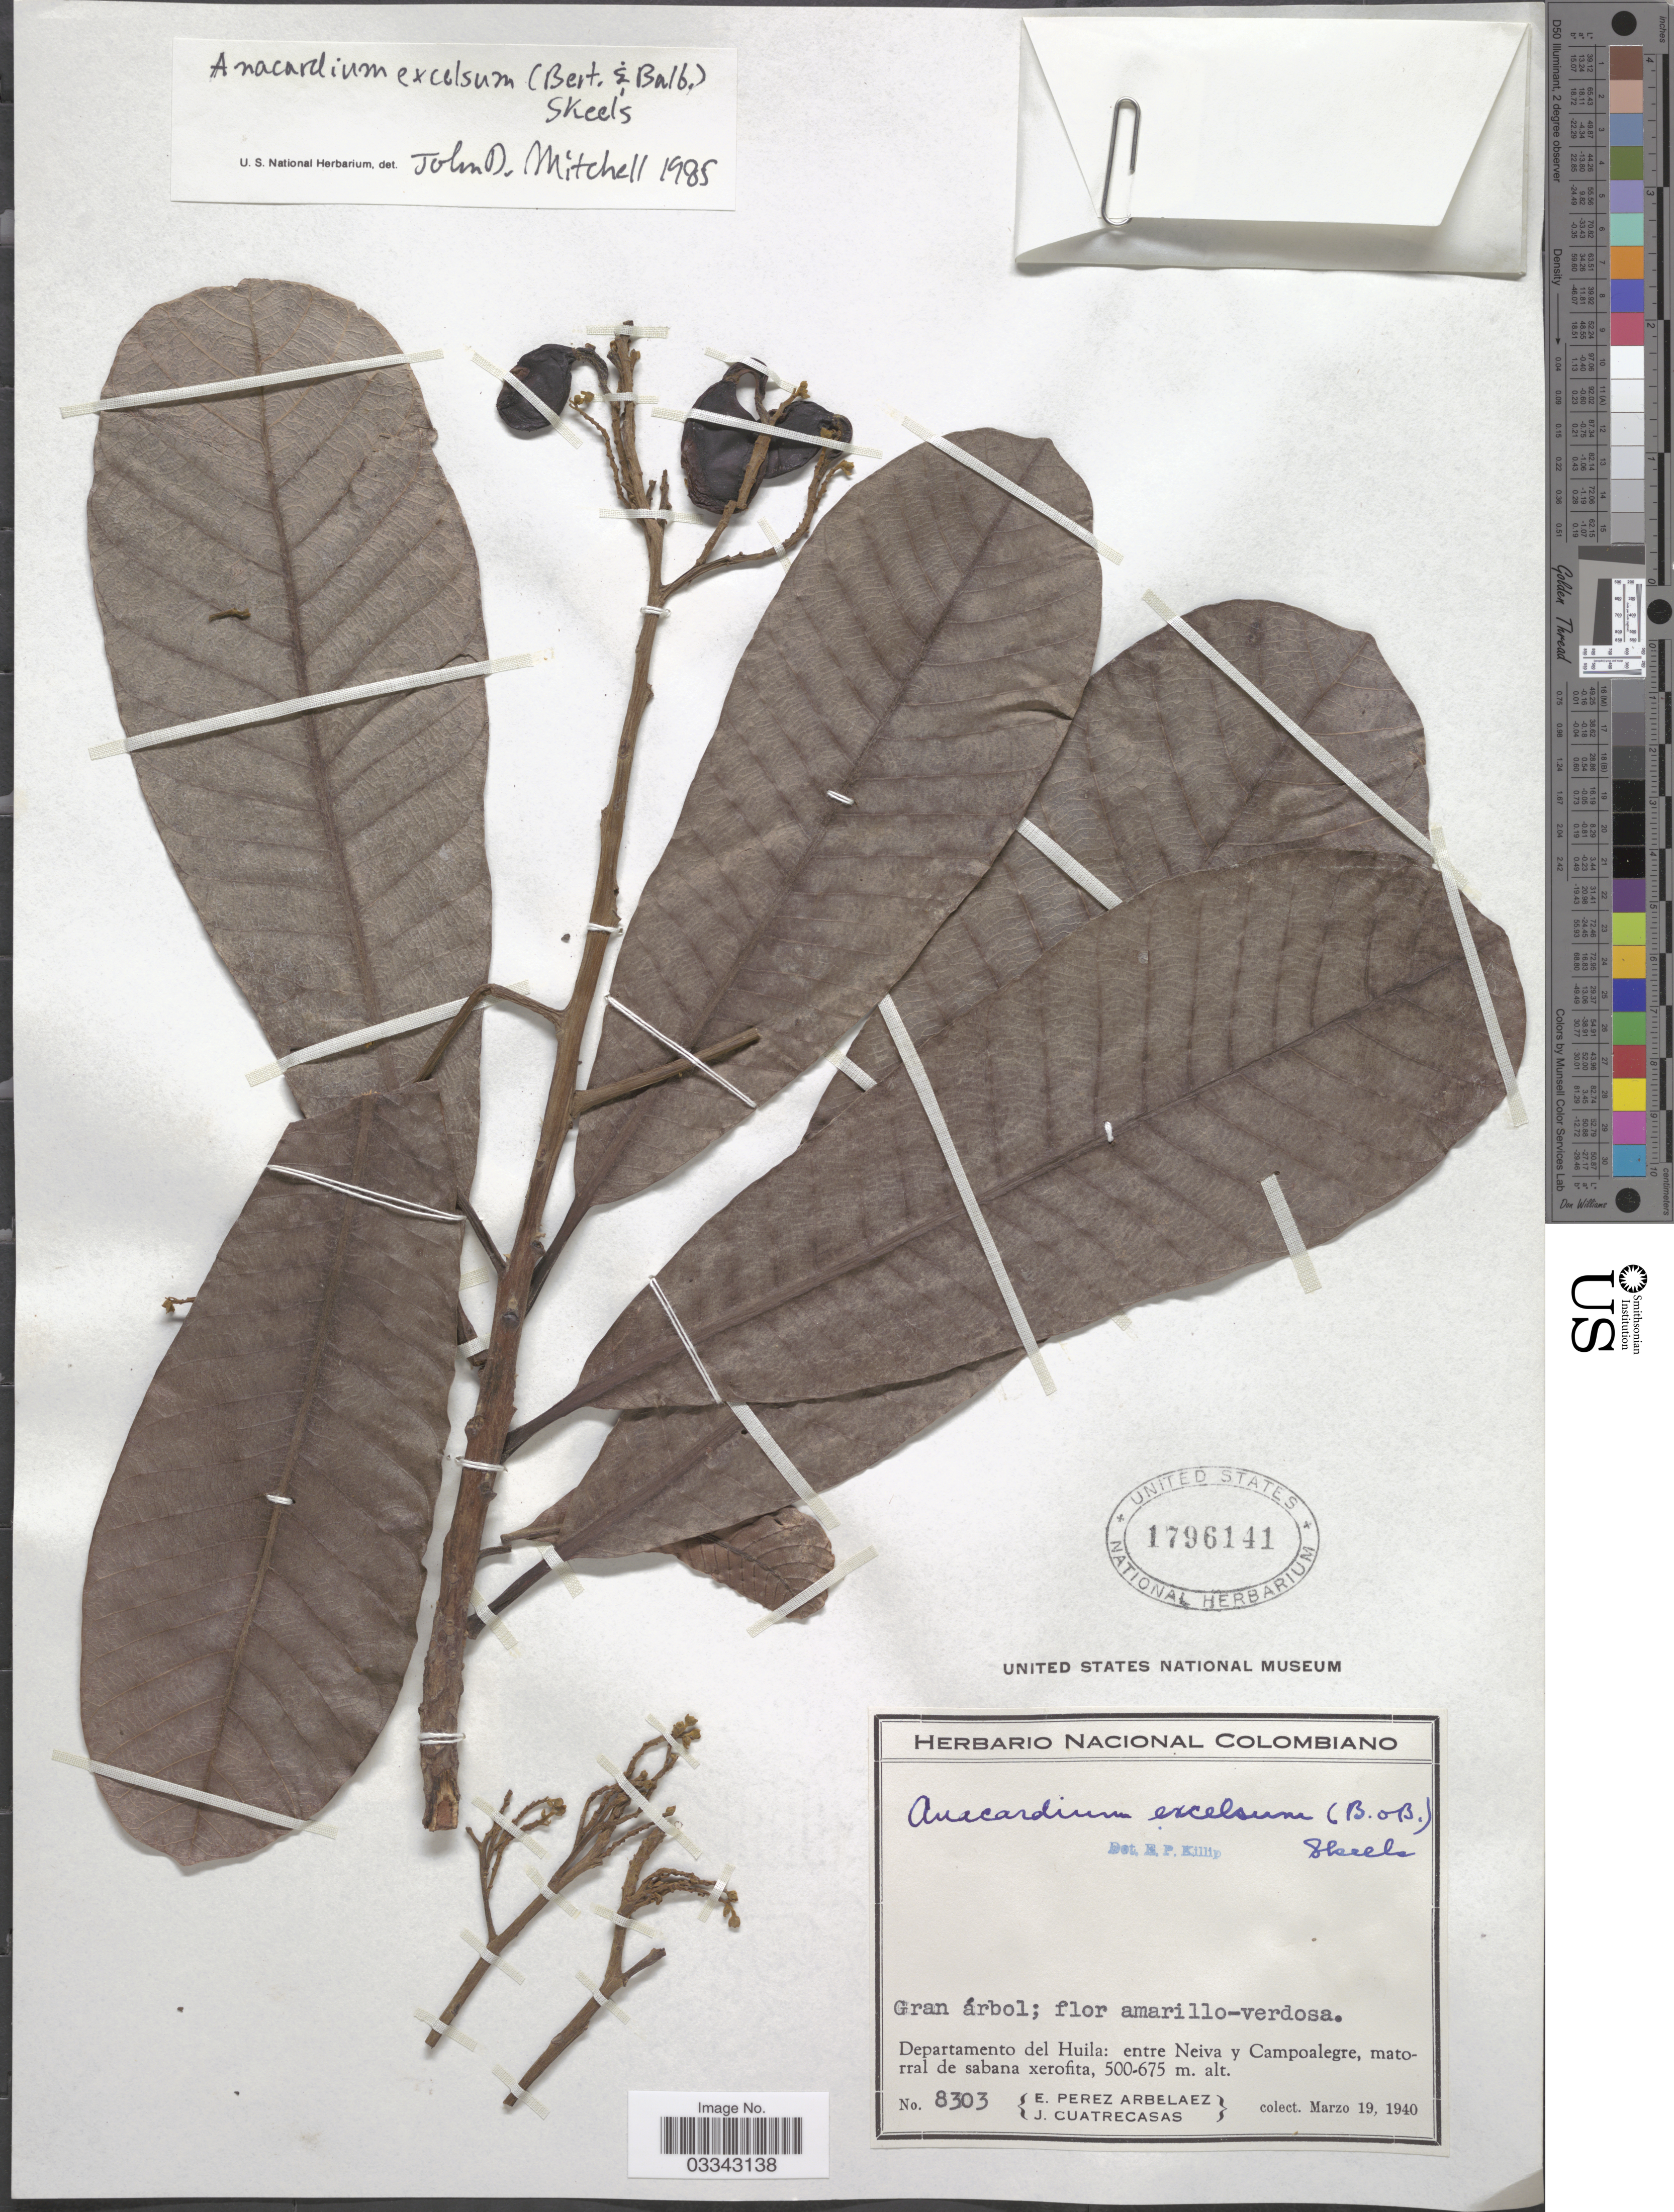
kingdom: Plantae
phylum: Tracheophyta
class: Magnoliopsida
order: Sapindales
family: Anacardiaceae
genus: Anacardium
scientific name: Anacardium excelsum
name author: (Kunth) Skeels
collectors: E. Pérez Arbeláez & J. Cuatrecasas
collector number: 8303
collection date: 1940-03-19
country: Colombia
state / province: Huila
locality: Departamento del Huila: entre Neiva y Campoalegre, matorral de sabana xerofita.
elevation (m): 500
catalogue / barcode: US 1796141